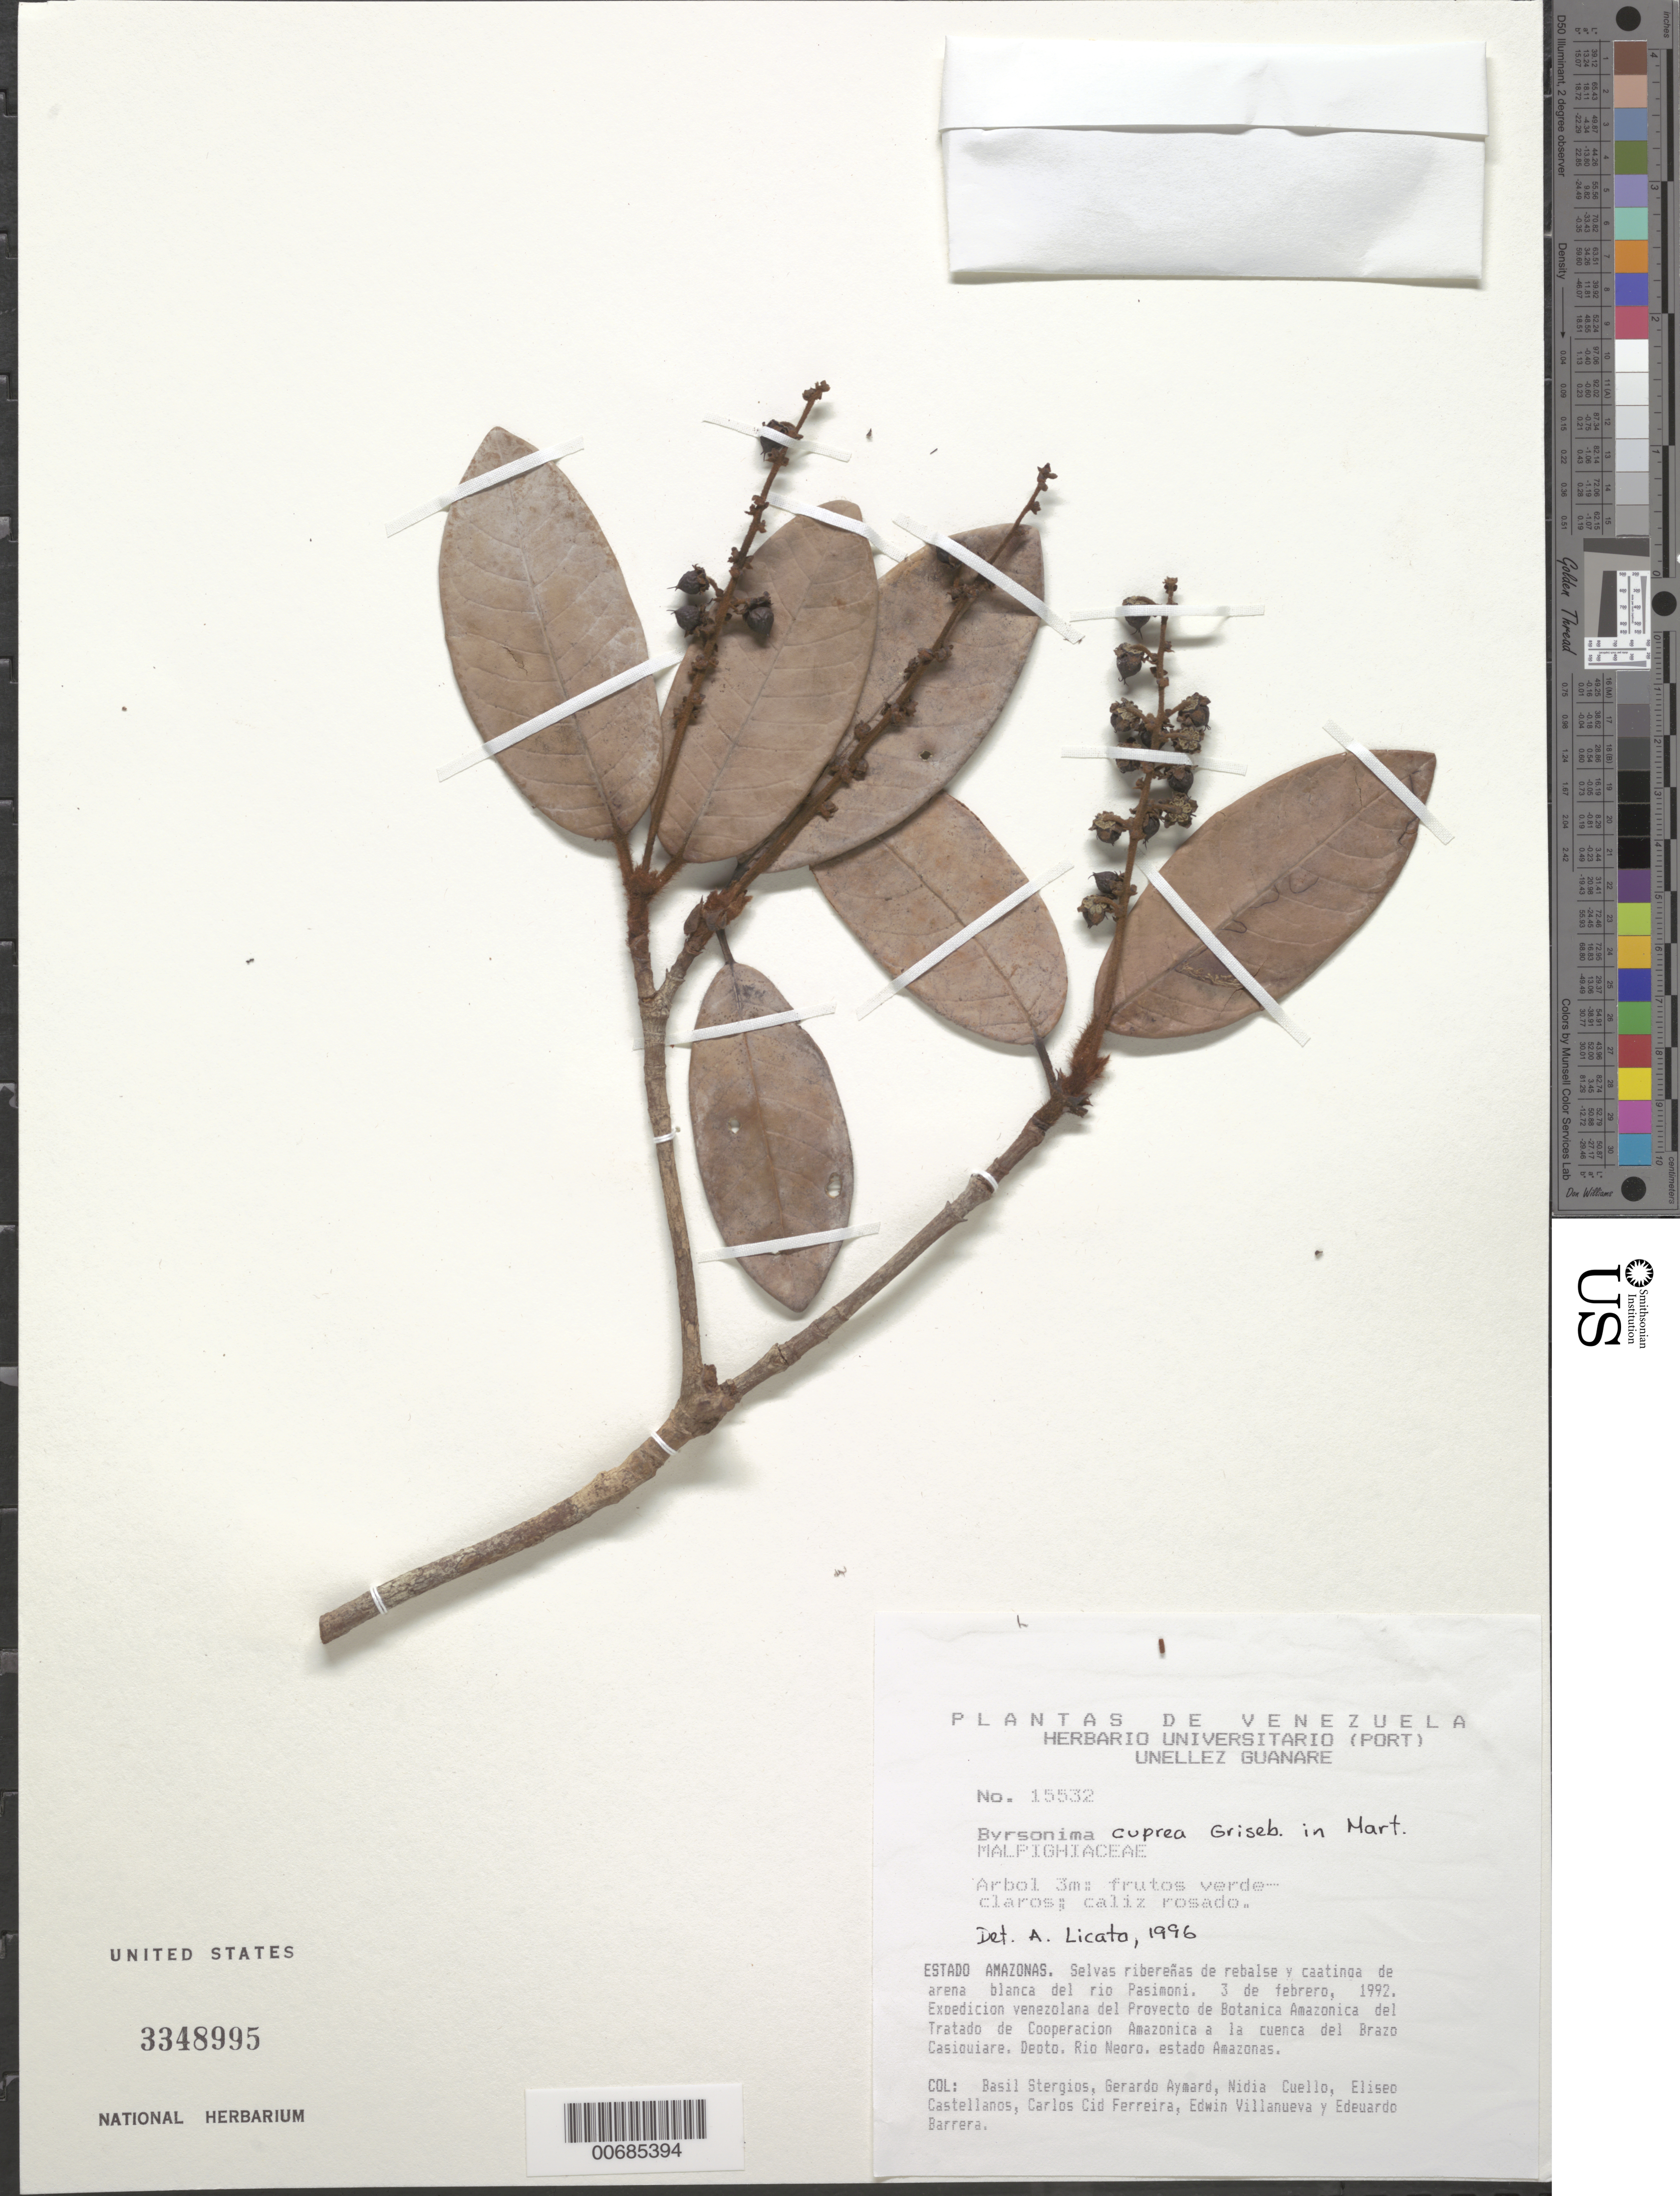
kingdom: Plantae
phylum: Tracheophyta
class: Magnoliopsida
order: Malpighiales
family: Malpighiaceae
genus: Byrsonima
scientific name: Byrsonima cuprea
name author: Griseb.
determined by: Licata, A., (PORT), Univ. Nac. Exp. de los Llanos Ezequiel Zamora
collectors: B. G. Stergios, G. A. Aymard, N. L. Cuello, E. Castellanos, C. A. Cid Ferreira, E. Villanueva & E. Barrera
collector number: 15532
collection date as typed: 3-Feb-92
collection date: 1992-02-03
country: Venezuela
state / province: Amazonas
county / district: Río Negro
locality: Río Pasimoni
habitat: Selvas riberenas de rebalse y caatinga de arena blanca del río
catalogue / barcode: US 3348995